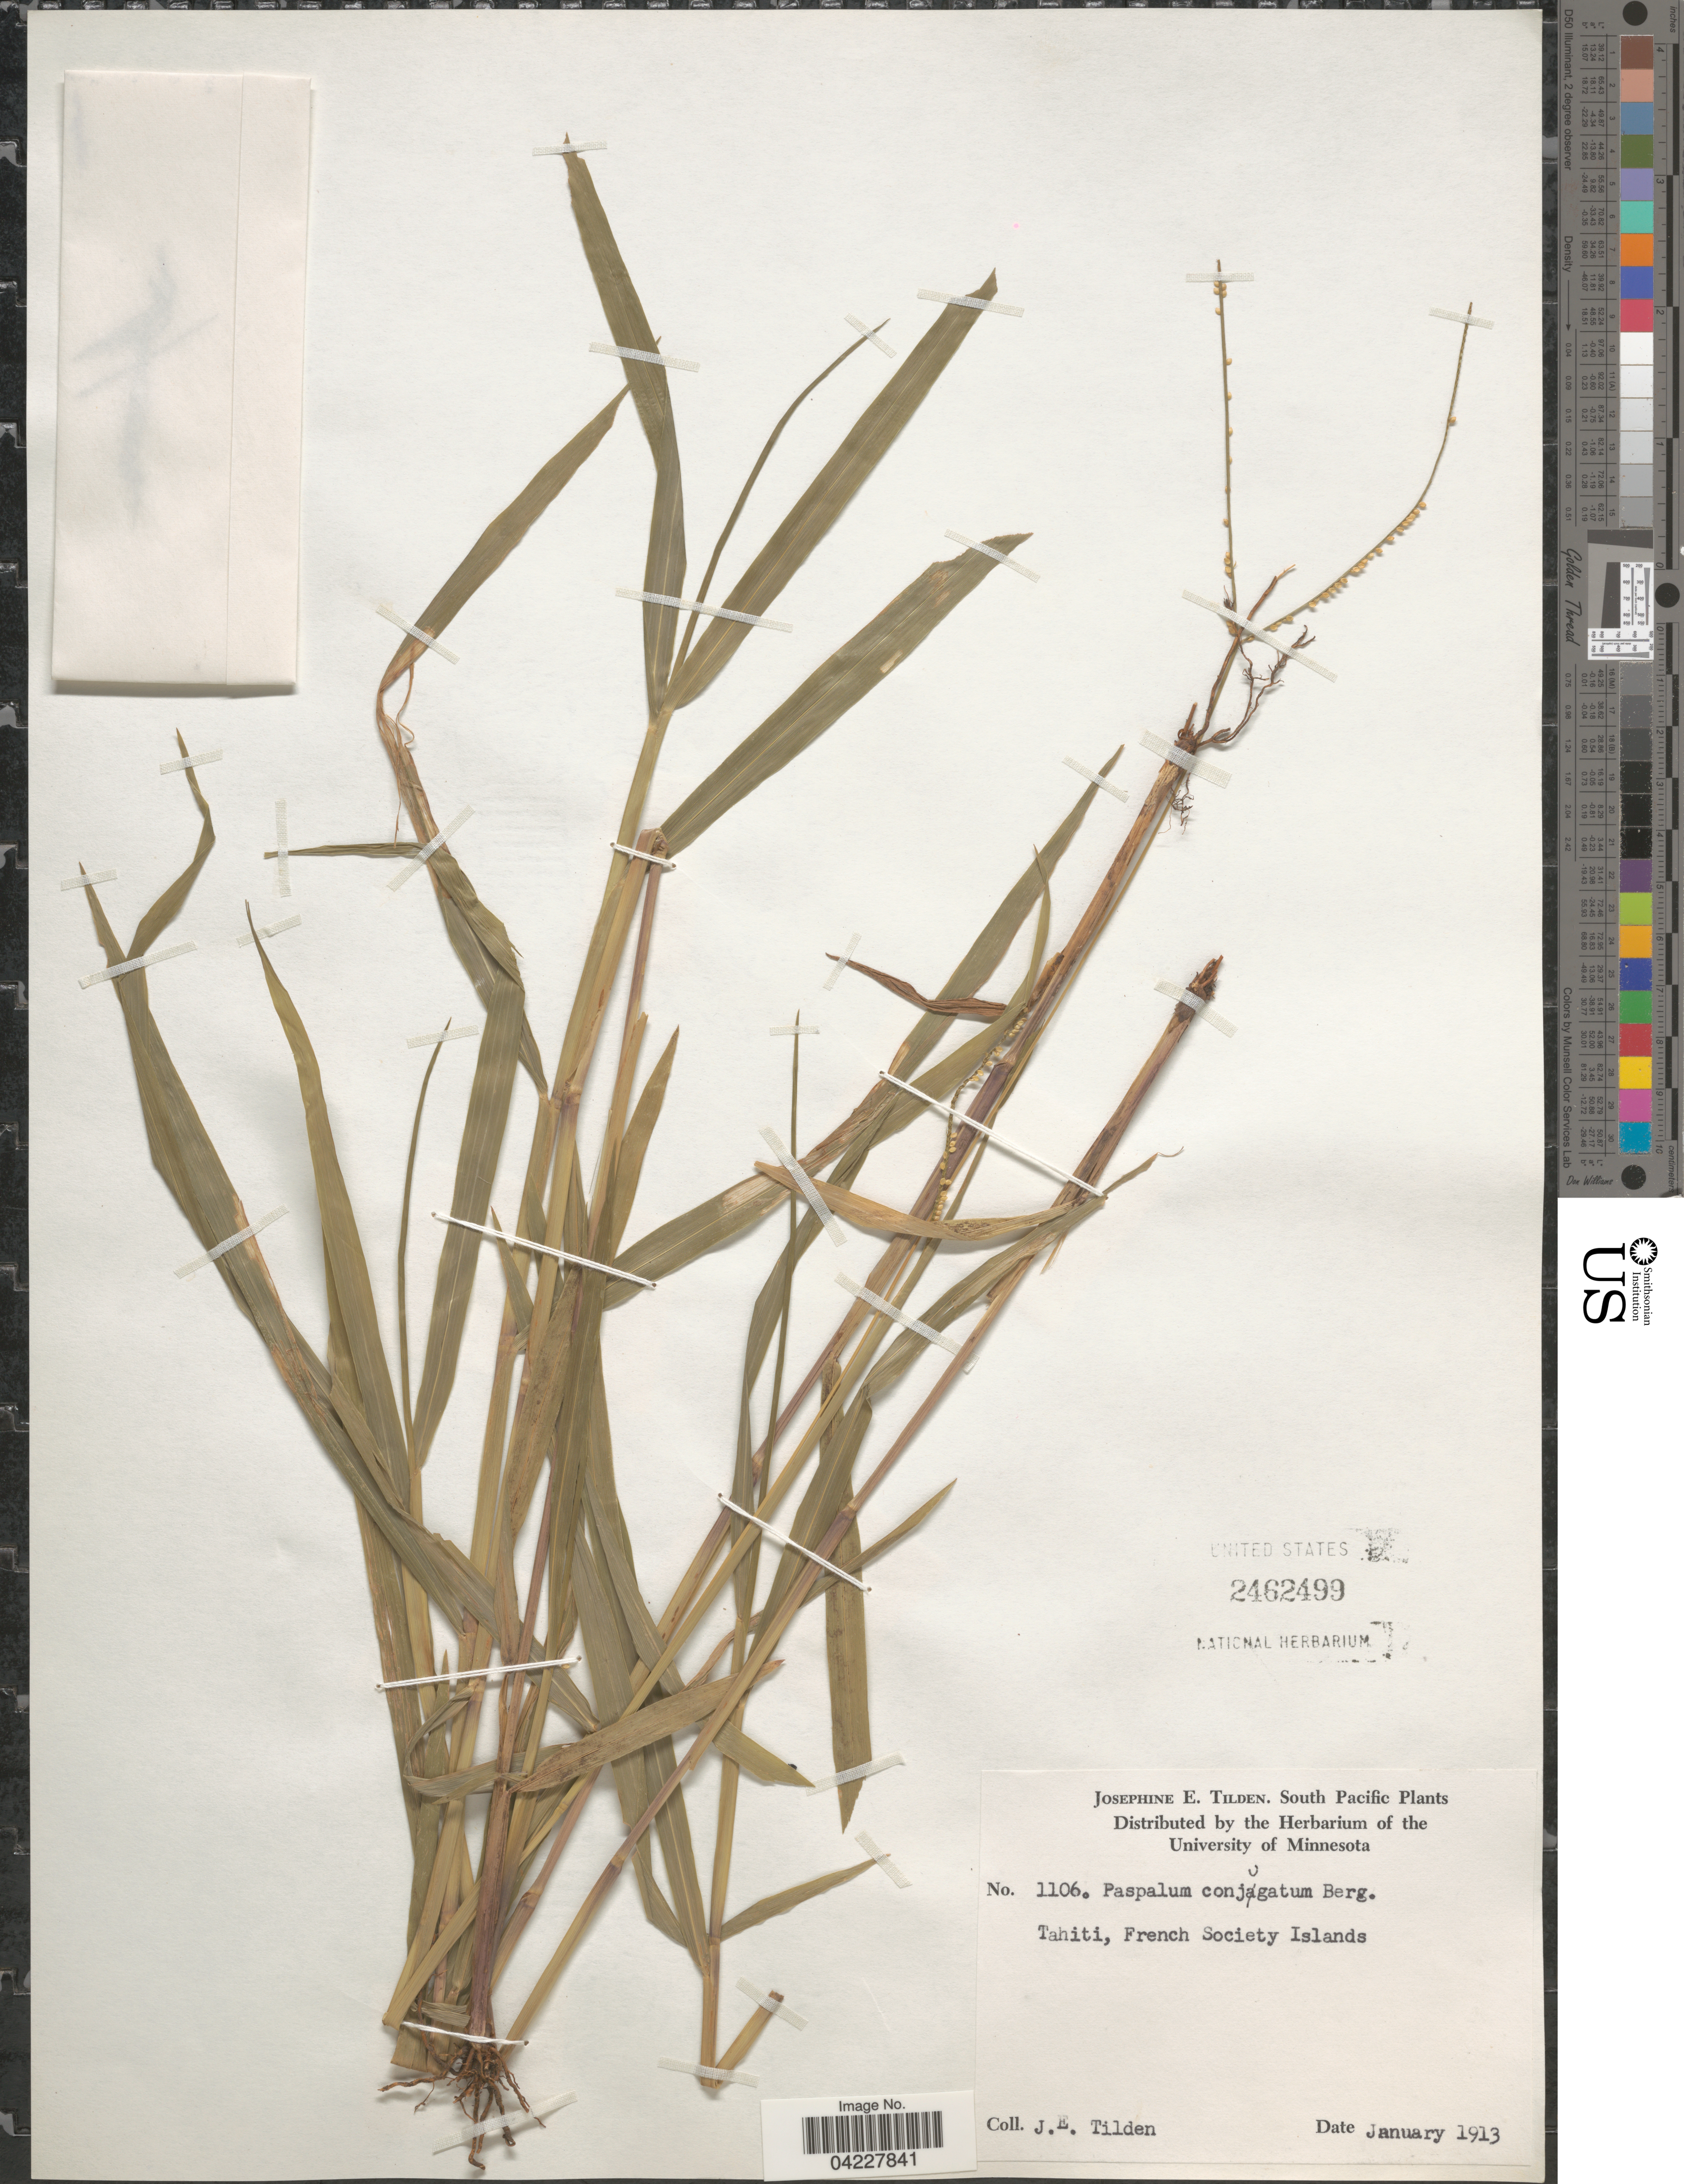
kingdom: Plantae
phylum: Tracheophyta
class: Liliopsida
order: Poales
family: Poaceae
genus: Paspalum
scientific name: Paspalum conjugatum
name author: P.J. Bergius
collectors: J. E. Tilden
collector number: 1106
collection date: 1913-01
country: French Polynesia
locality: South Pacific Plants. Tahiti, French Society Islands.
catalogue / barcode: US 2462499